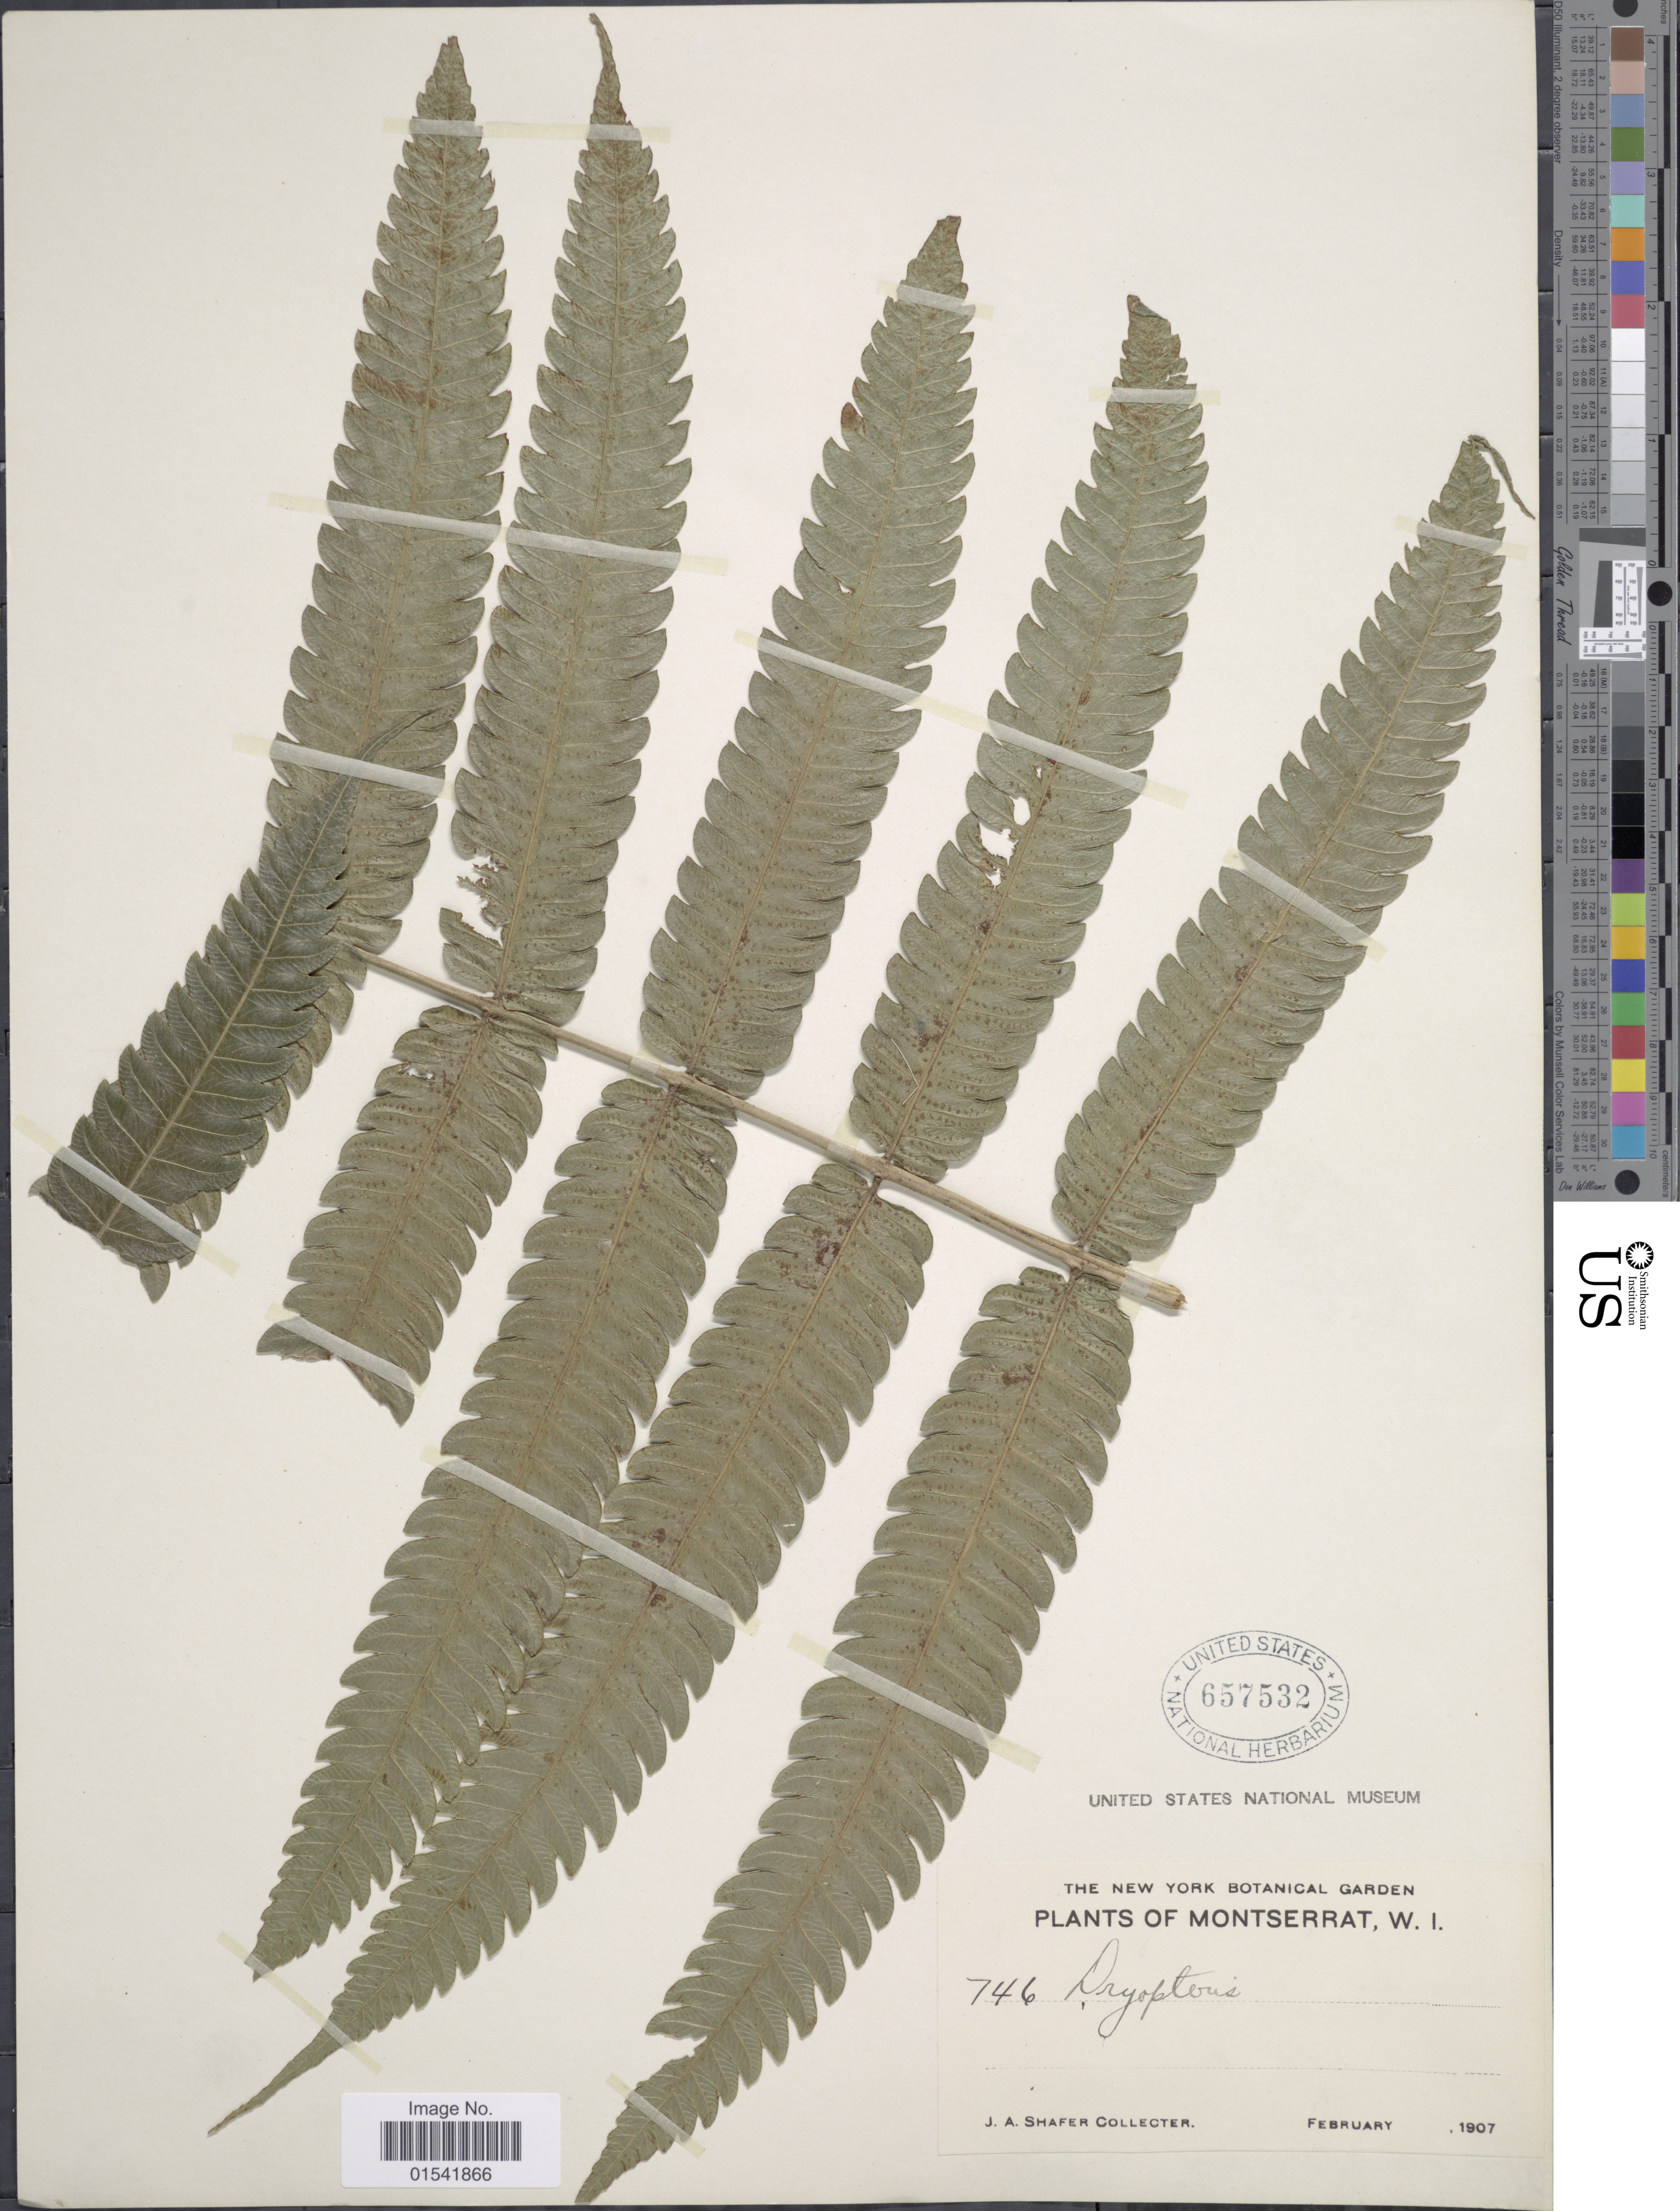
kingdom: Plantae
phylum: Tracheophyta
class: Polypodiopsida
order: Polypodiales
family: Thelypteridaceae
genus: Steiropteris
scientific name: Steiropteris glandulosa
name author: (Hook. f.) Pic. Serm.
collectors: J. A. Shafer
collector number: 746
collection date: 1907-02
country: Montserrat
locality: W, I.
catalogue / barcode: US 657532